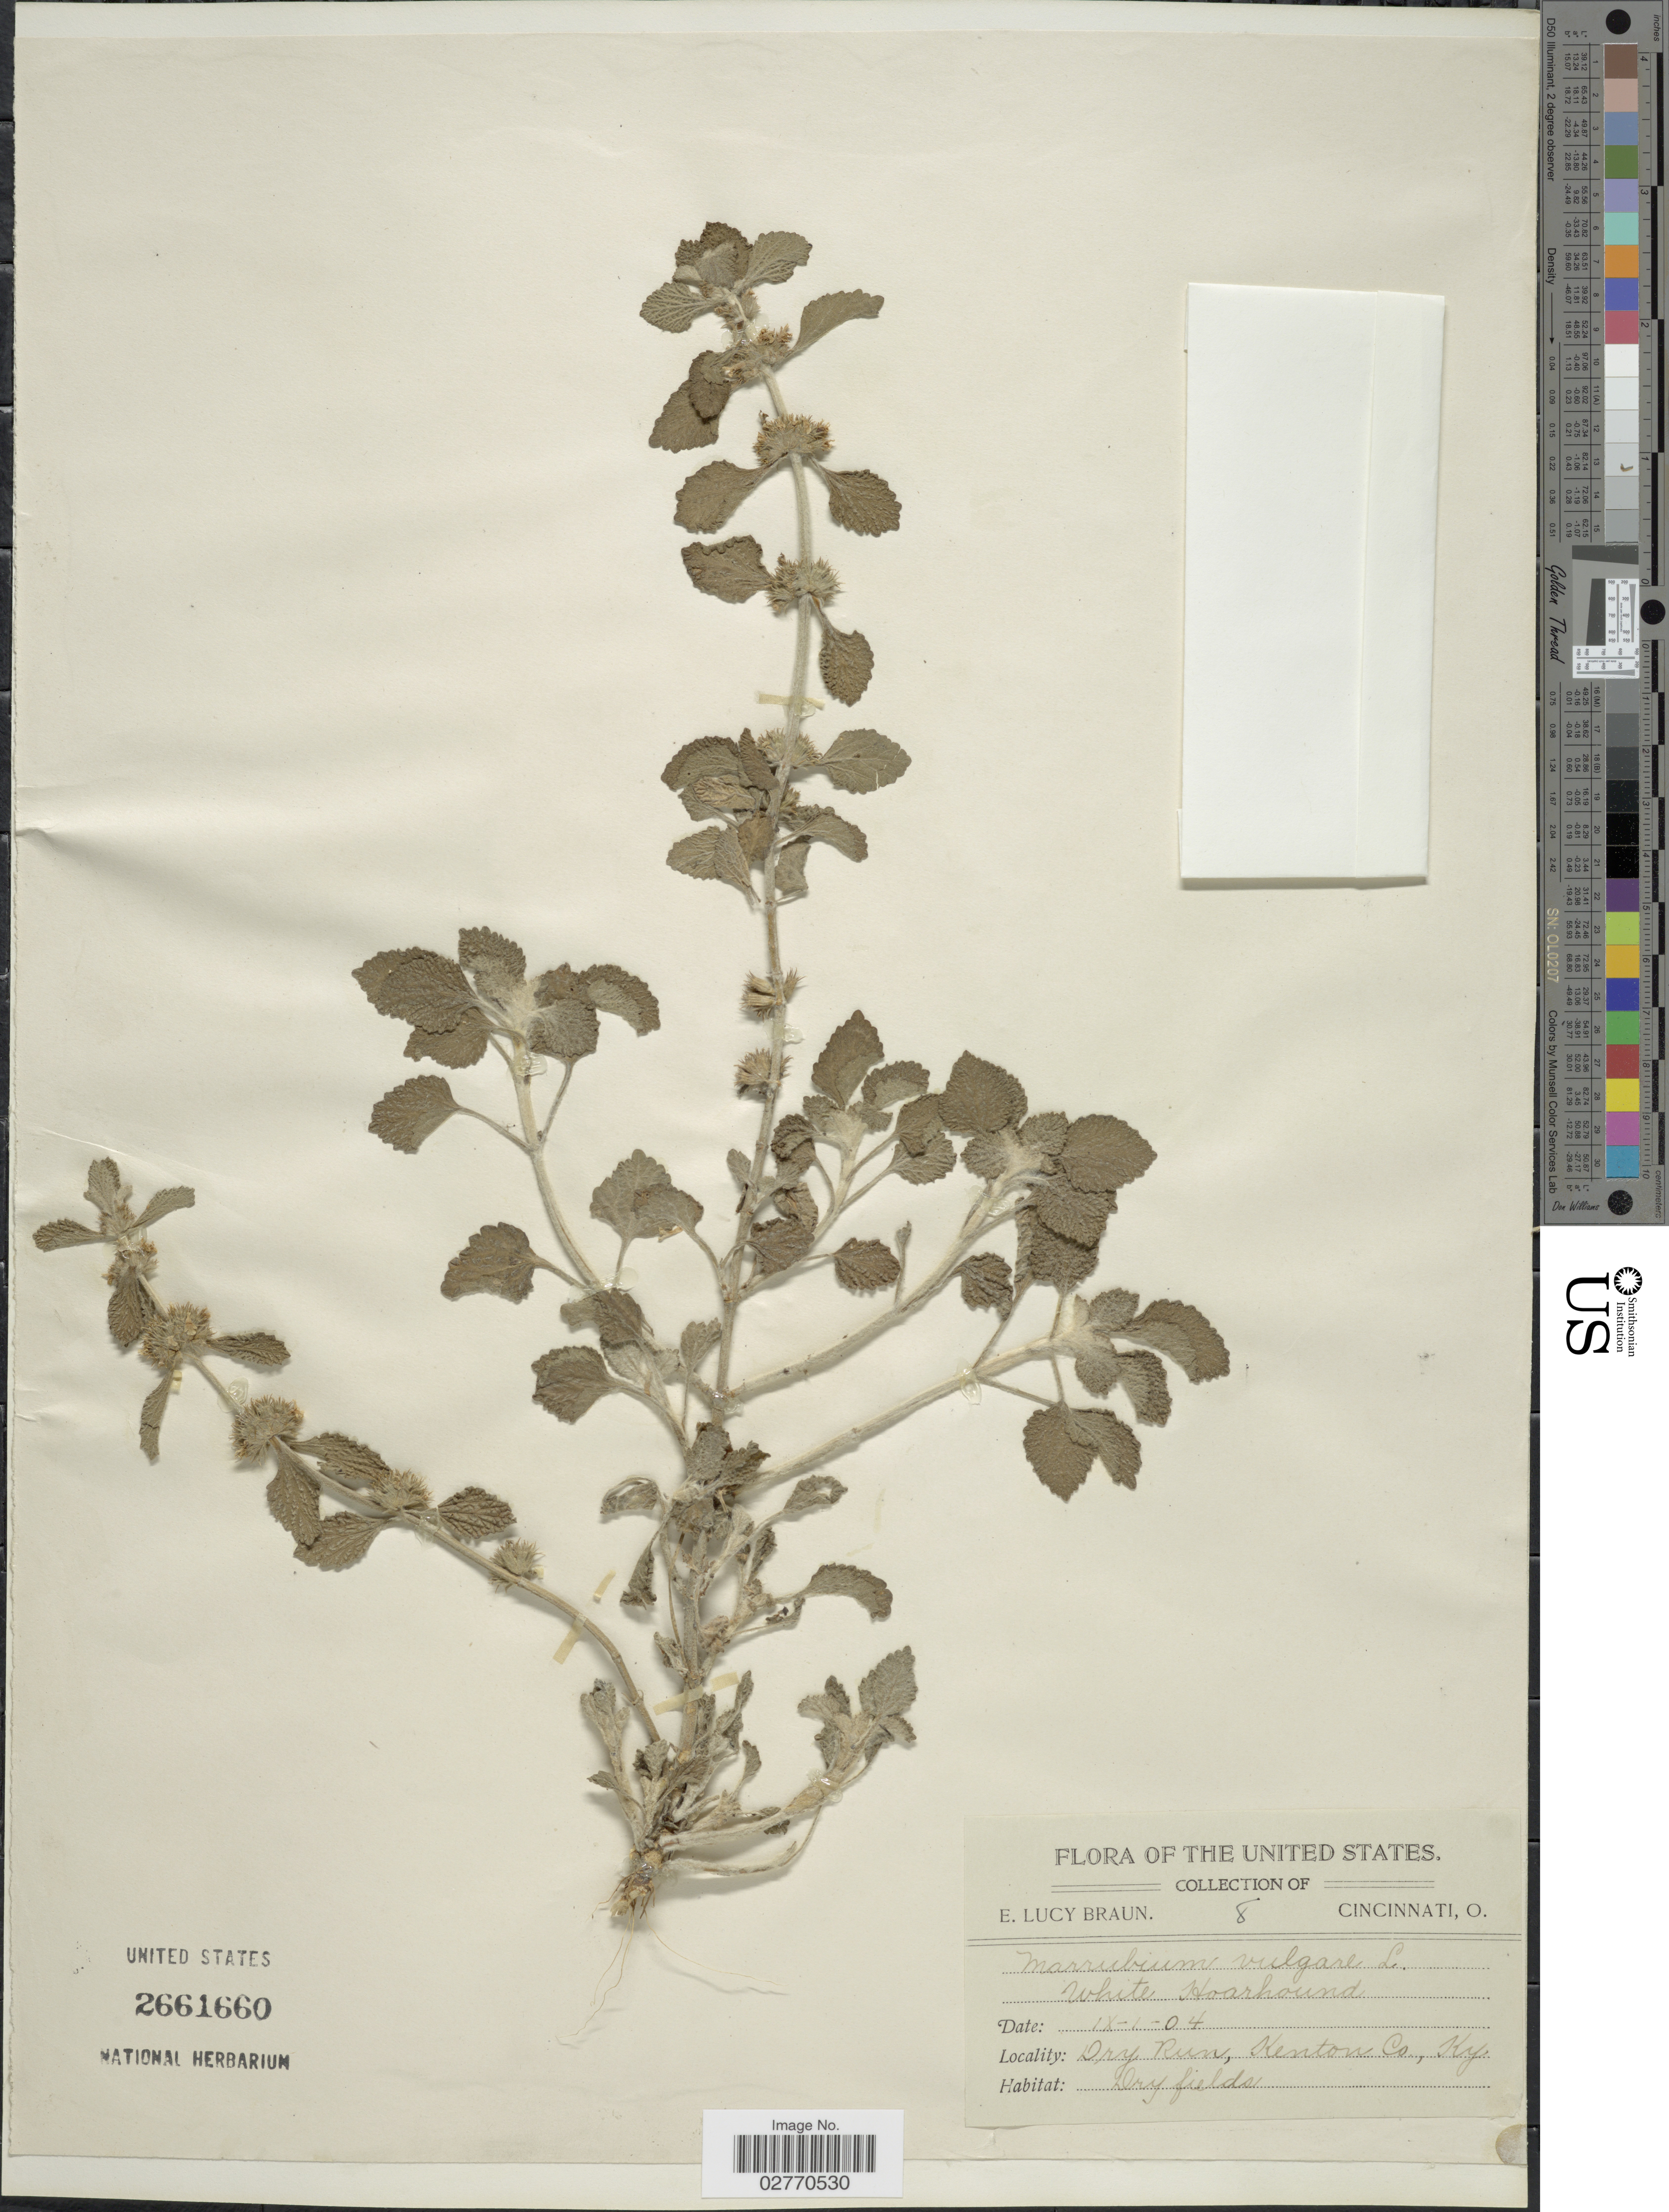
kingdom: Plantae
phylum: Tracheophyta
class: Magnoliopsida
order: Lamiales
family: Lamiaceae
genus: Marrubium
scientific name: Marrubium vulgare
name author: L.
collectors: E. L. Braun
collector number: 8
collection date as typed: Transcribed d/m/y: 1/9/4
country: United States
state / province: Kentucky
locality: Dry Run, Kenton Co., Ky.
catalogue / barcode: US 2661660